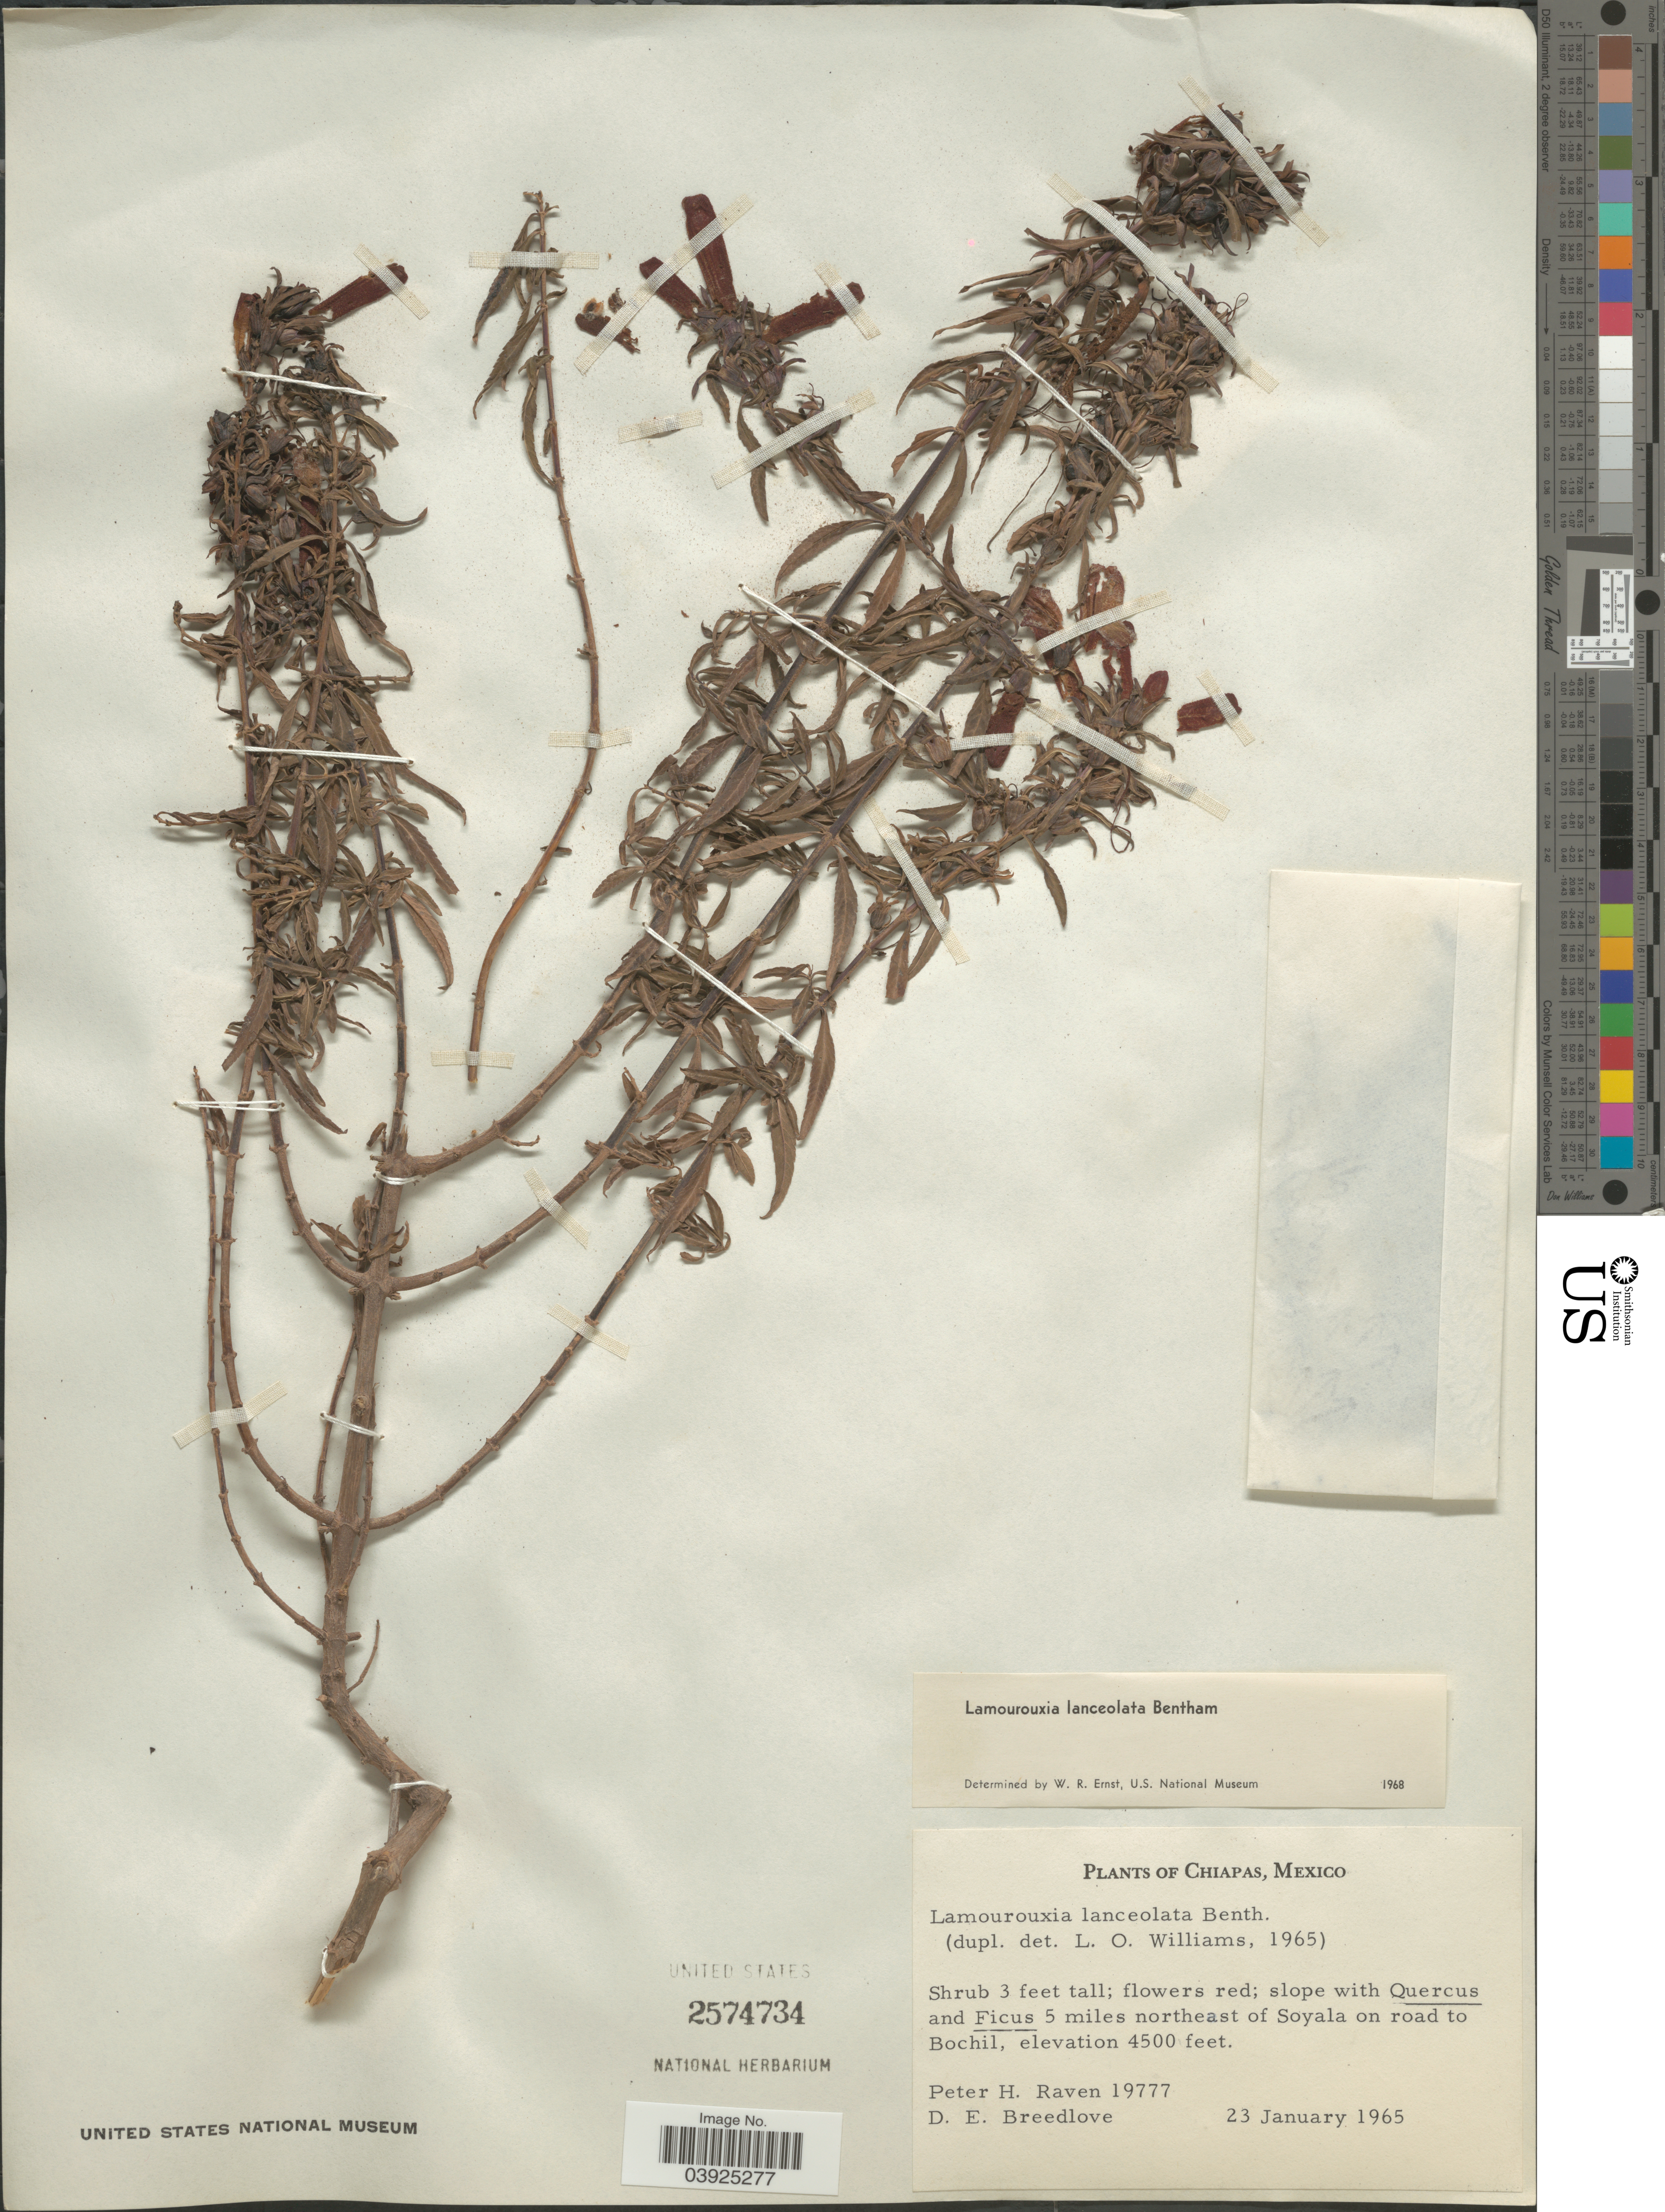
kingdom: Plantae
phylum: Tracheophyta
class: Magnoliopsida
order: Lamiales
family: Orobanchaceae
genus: Lamourouxia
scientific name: Lamourouxia lanceolata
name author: Benth.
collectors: P. Raven & D. E. Breedlove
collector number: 19777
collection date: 1965-01-23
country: Mexico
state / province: Chiapas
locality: Slope with Quercus and Fiscus 5 miles northeast of Soyala on road to Bochil.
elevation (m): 1372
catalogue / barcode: US 2574734